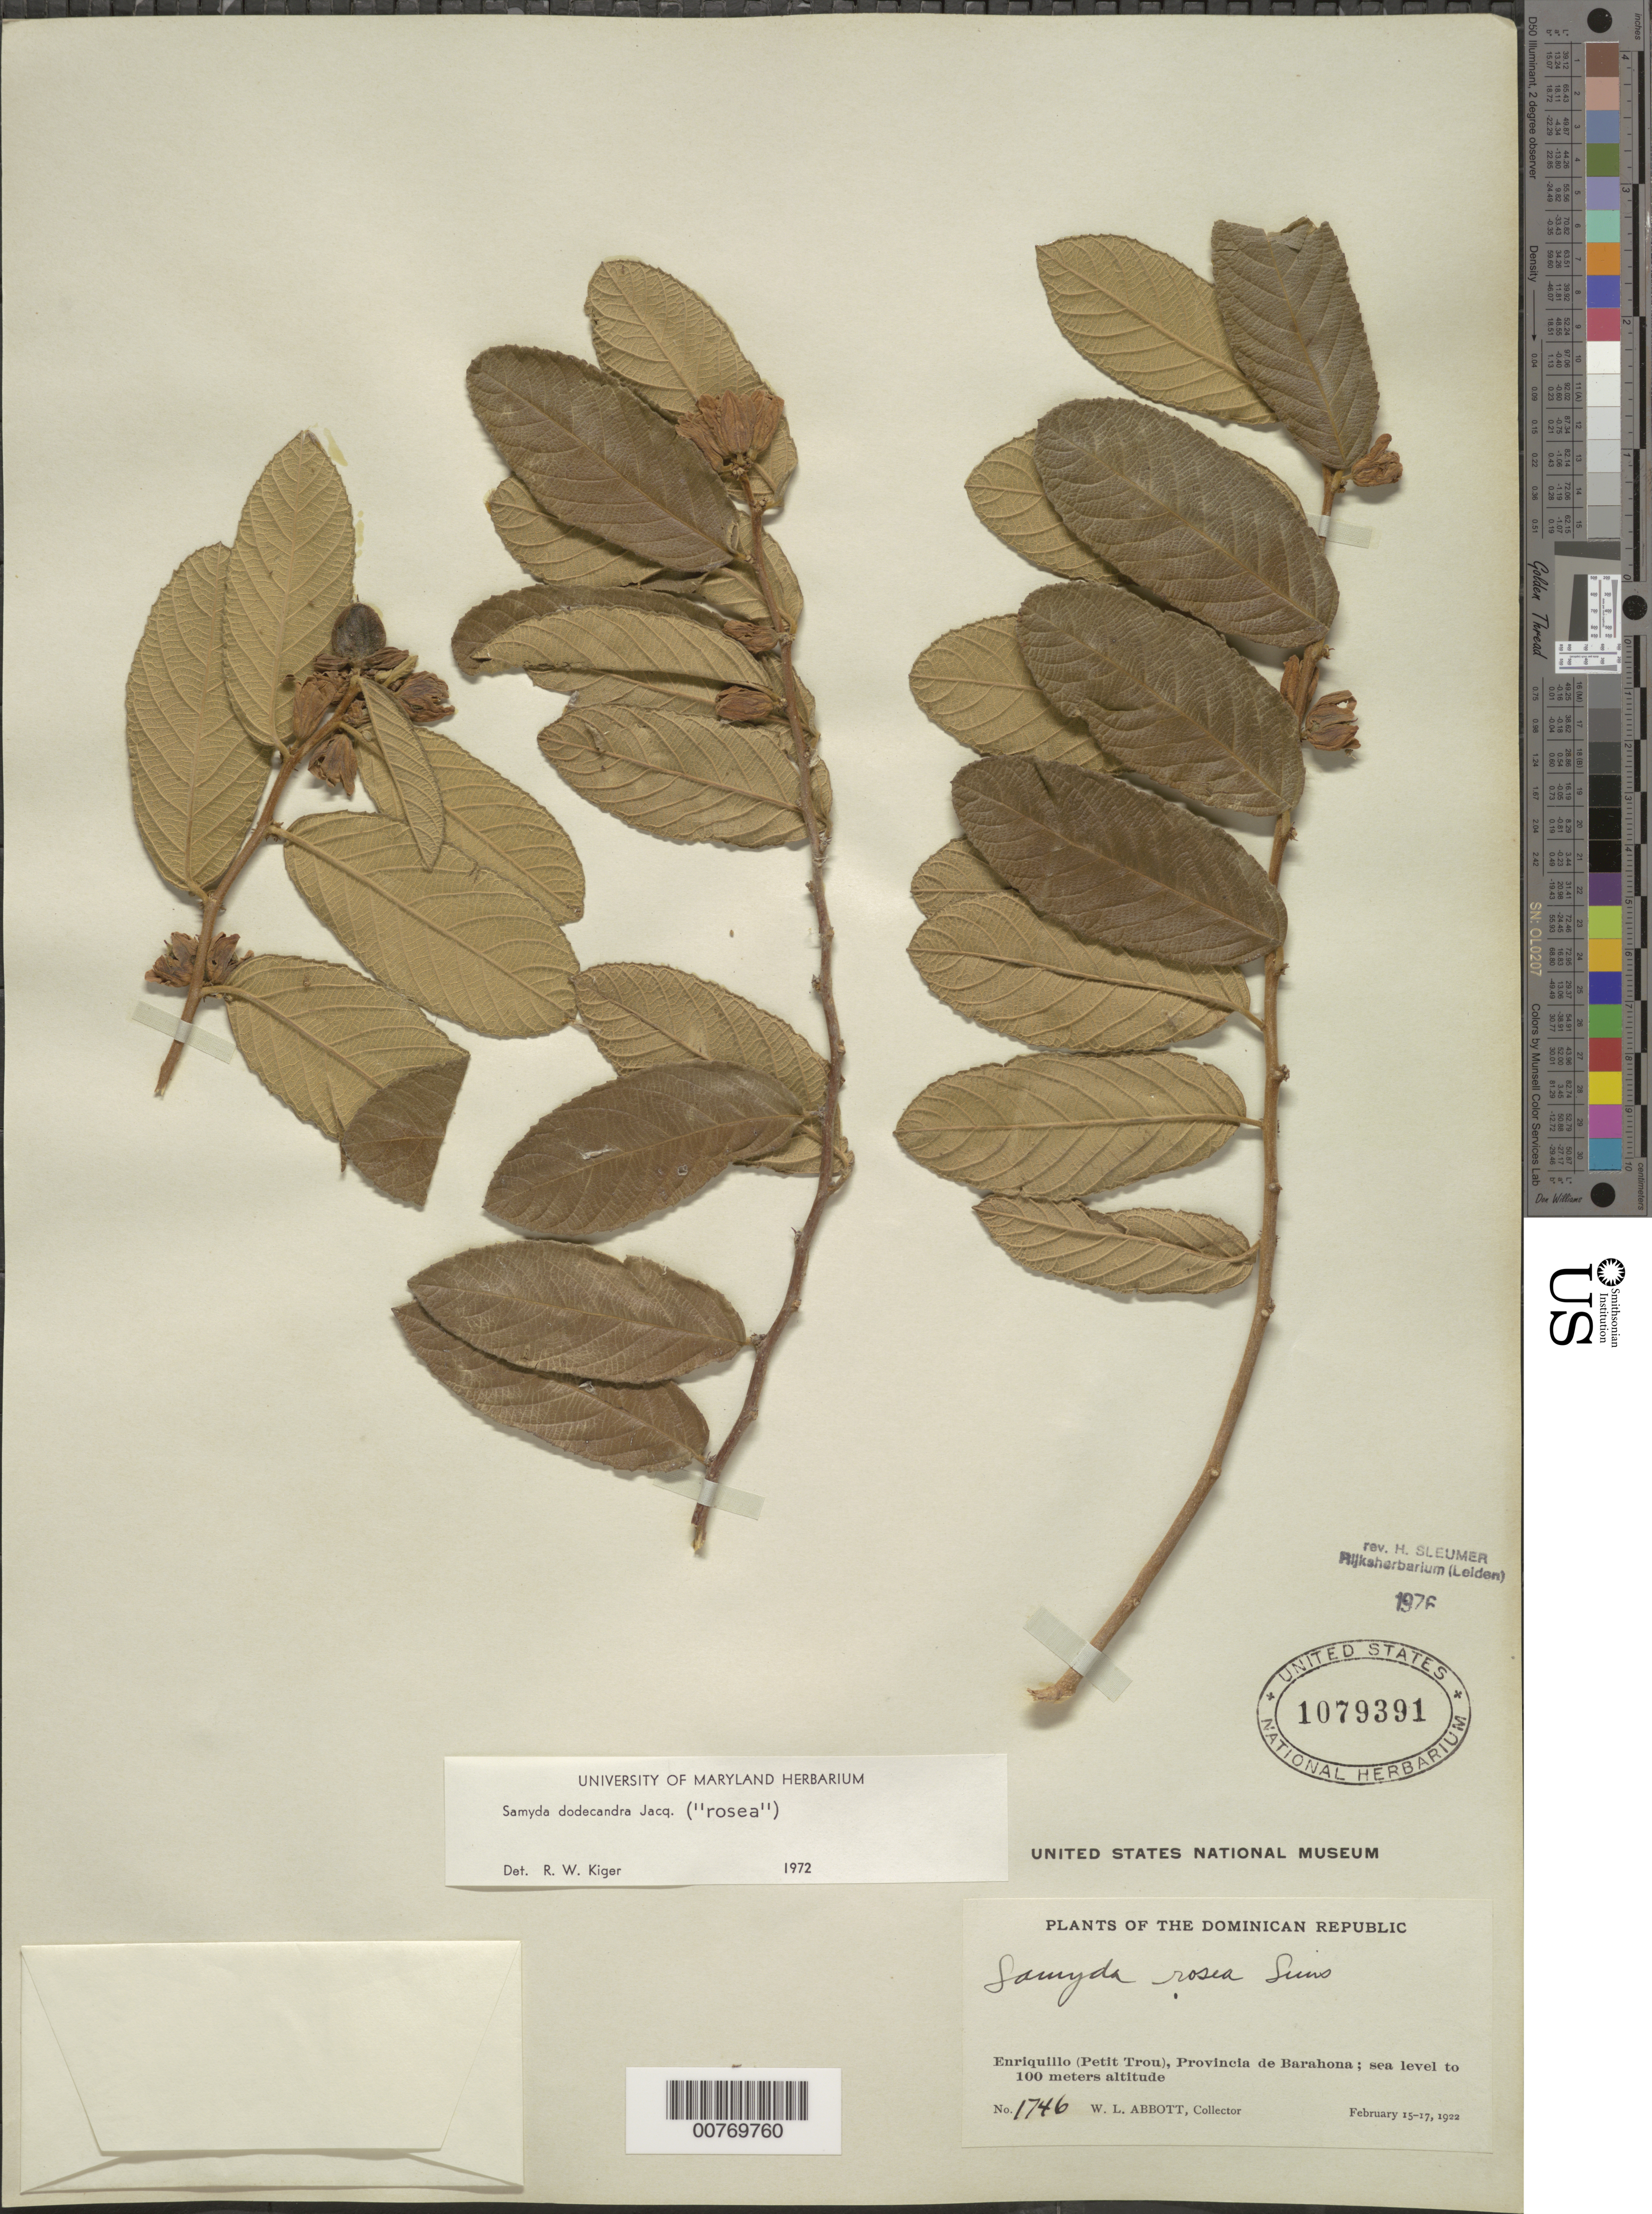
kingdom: Plantae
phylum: Tracheophyta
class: Magnoliopsida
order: Malpighiales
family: Salicaceae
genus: Casearia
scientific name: Casearia dodecandra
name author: (Jacq.) T. Samar. & M.H. Alford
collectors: W. L. Abbott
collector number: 1746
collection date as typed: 15 Feb 1922 to 17 Feb 1922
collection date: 1922-02-15/1922-02-17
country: Dominican Republic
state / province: Barahona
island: Hispaniola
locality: Enriquillo (Petit Trou).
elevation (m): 0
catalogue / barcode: US 1079391